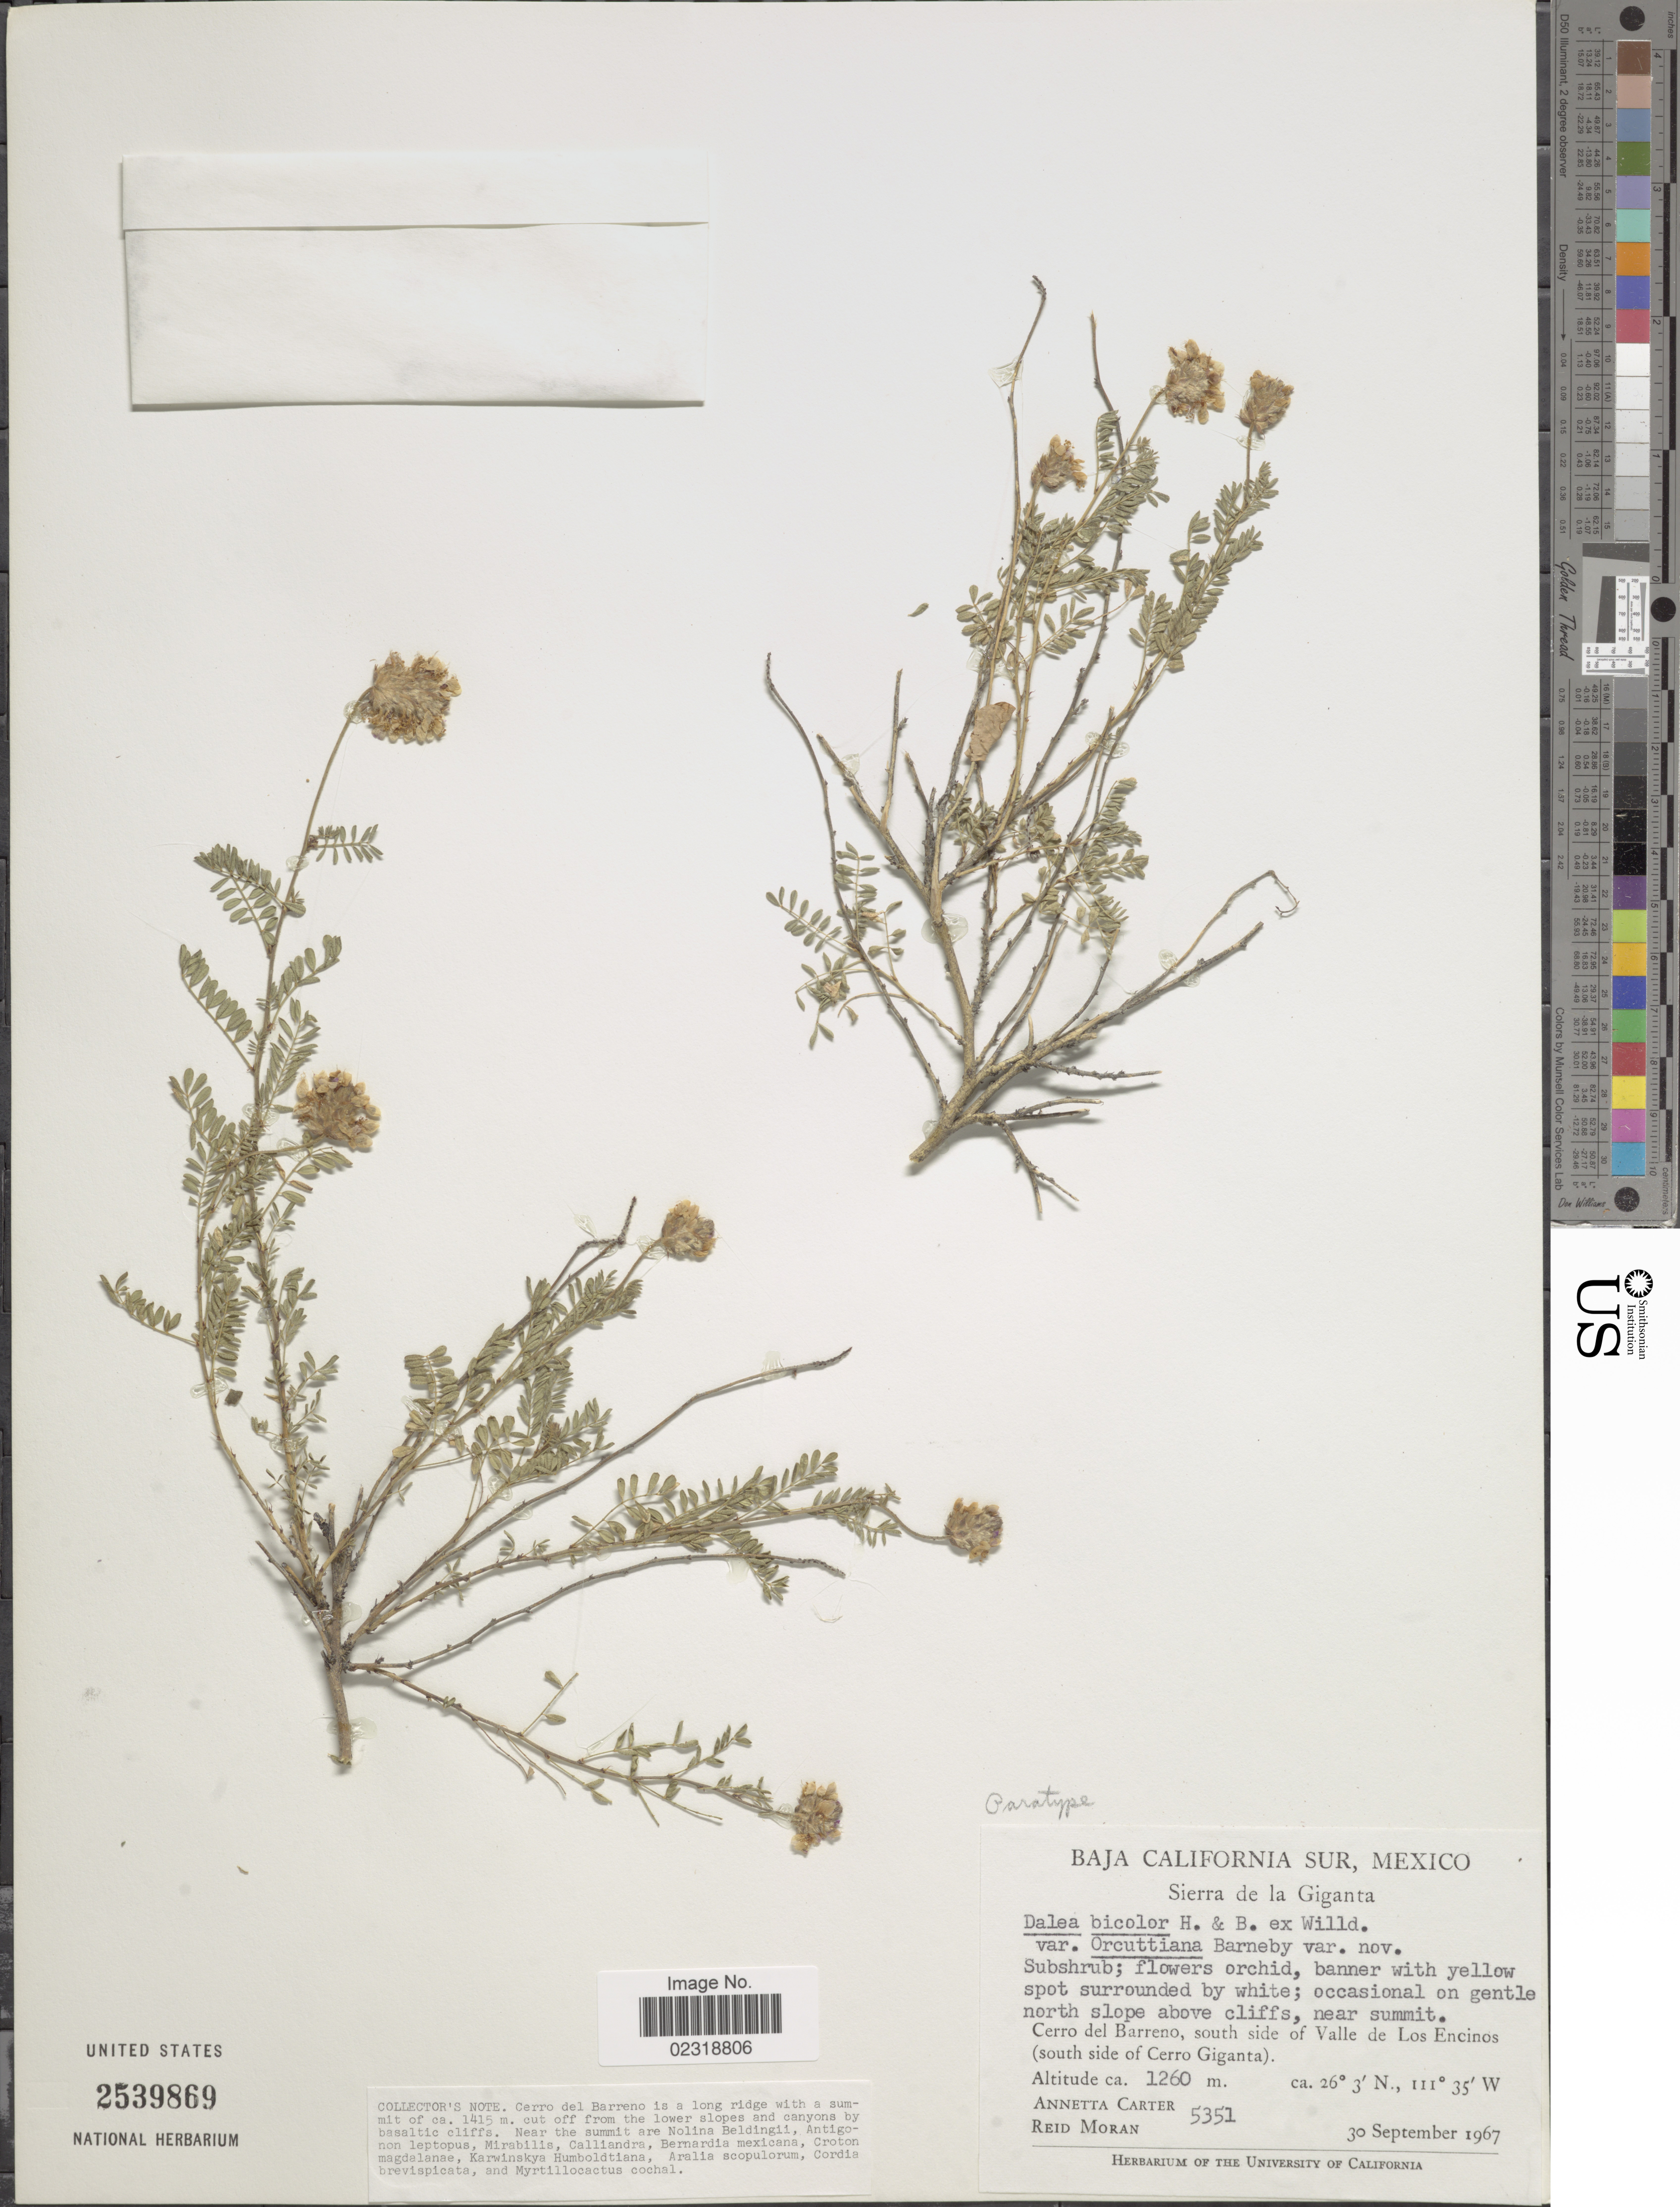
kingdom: Plantae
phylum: Tracheophyta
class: Magnoliopsida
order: Fabales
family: Fabaceae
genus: Dalea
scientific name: Dalea bicolor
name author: Humb. & Bonpl. ex Willd.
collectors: A. Carter & R. V. Moran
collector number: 5351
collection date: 1967-09-30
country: Mexico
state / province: Baja California Sur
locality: Sierra de la Giganta, occasional on gentle north slope above cliffs, near summit, Cerro del Barreno, south side of Valle de Los Encinos (south side of Cerro Giganta).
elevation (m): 1260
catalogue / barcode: US 2539869